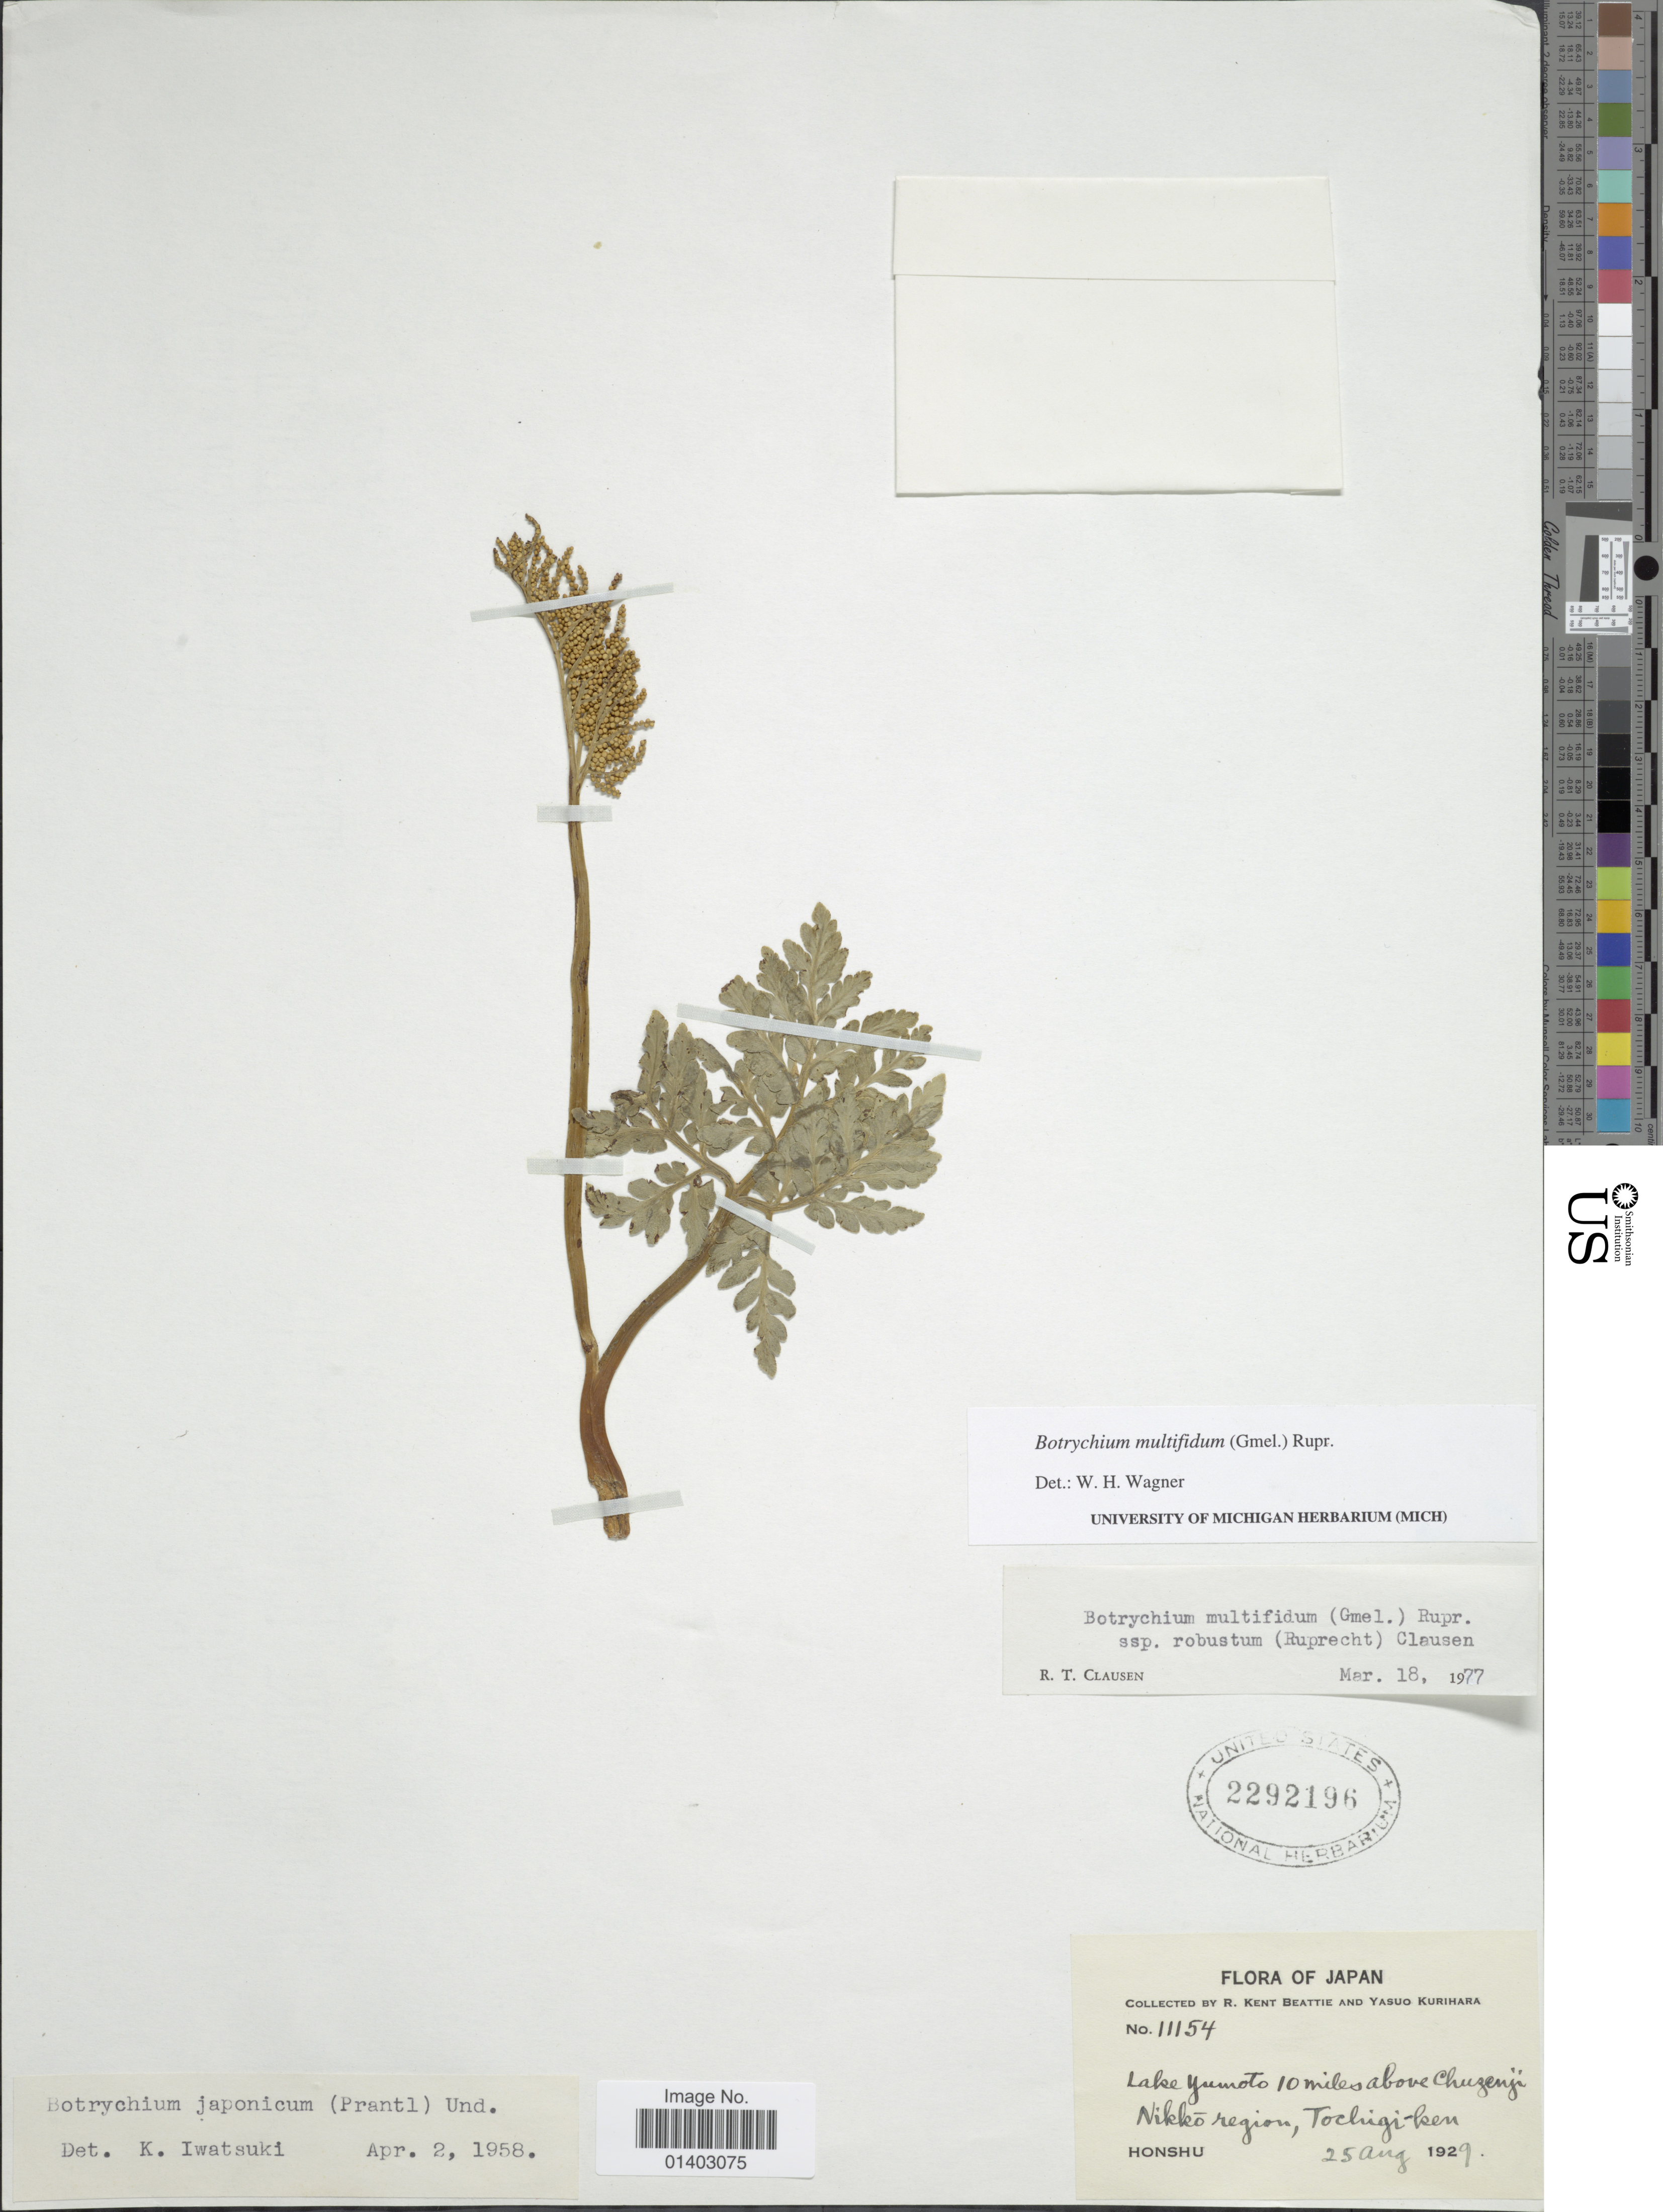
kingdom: Plantae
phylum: Tracheophyta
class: Polypodiopsida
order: Ophioglossales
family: Ophioglossaceae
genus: Botrychium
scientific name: Botrychium multifidum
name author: (J.F. Gmel.) Rupr.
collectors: R. K. Beattie & Y. Kurihara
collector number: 11154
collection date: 1929-08-25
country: Japan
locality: Lake Yumoto 10 miles above Chuzenji Nikko region, Tochigi-ken, Honshu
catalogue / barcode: US 2292196